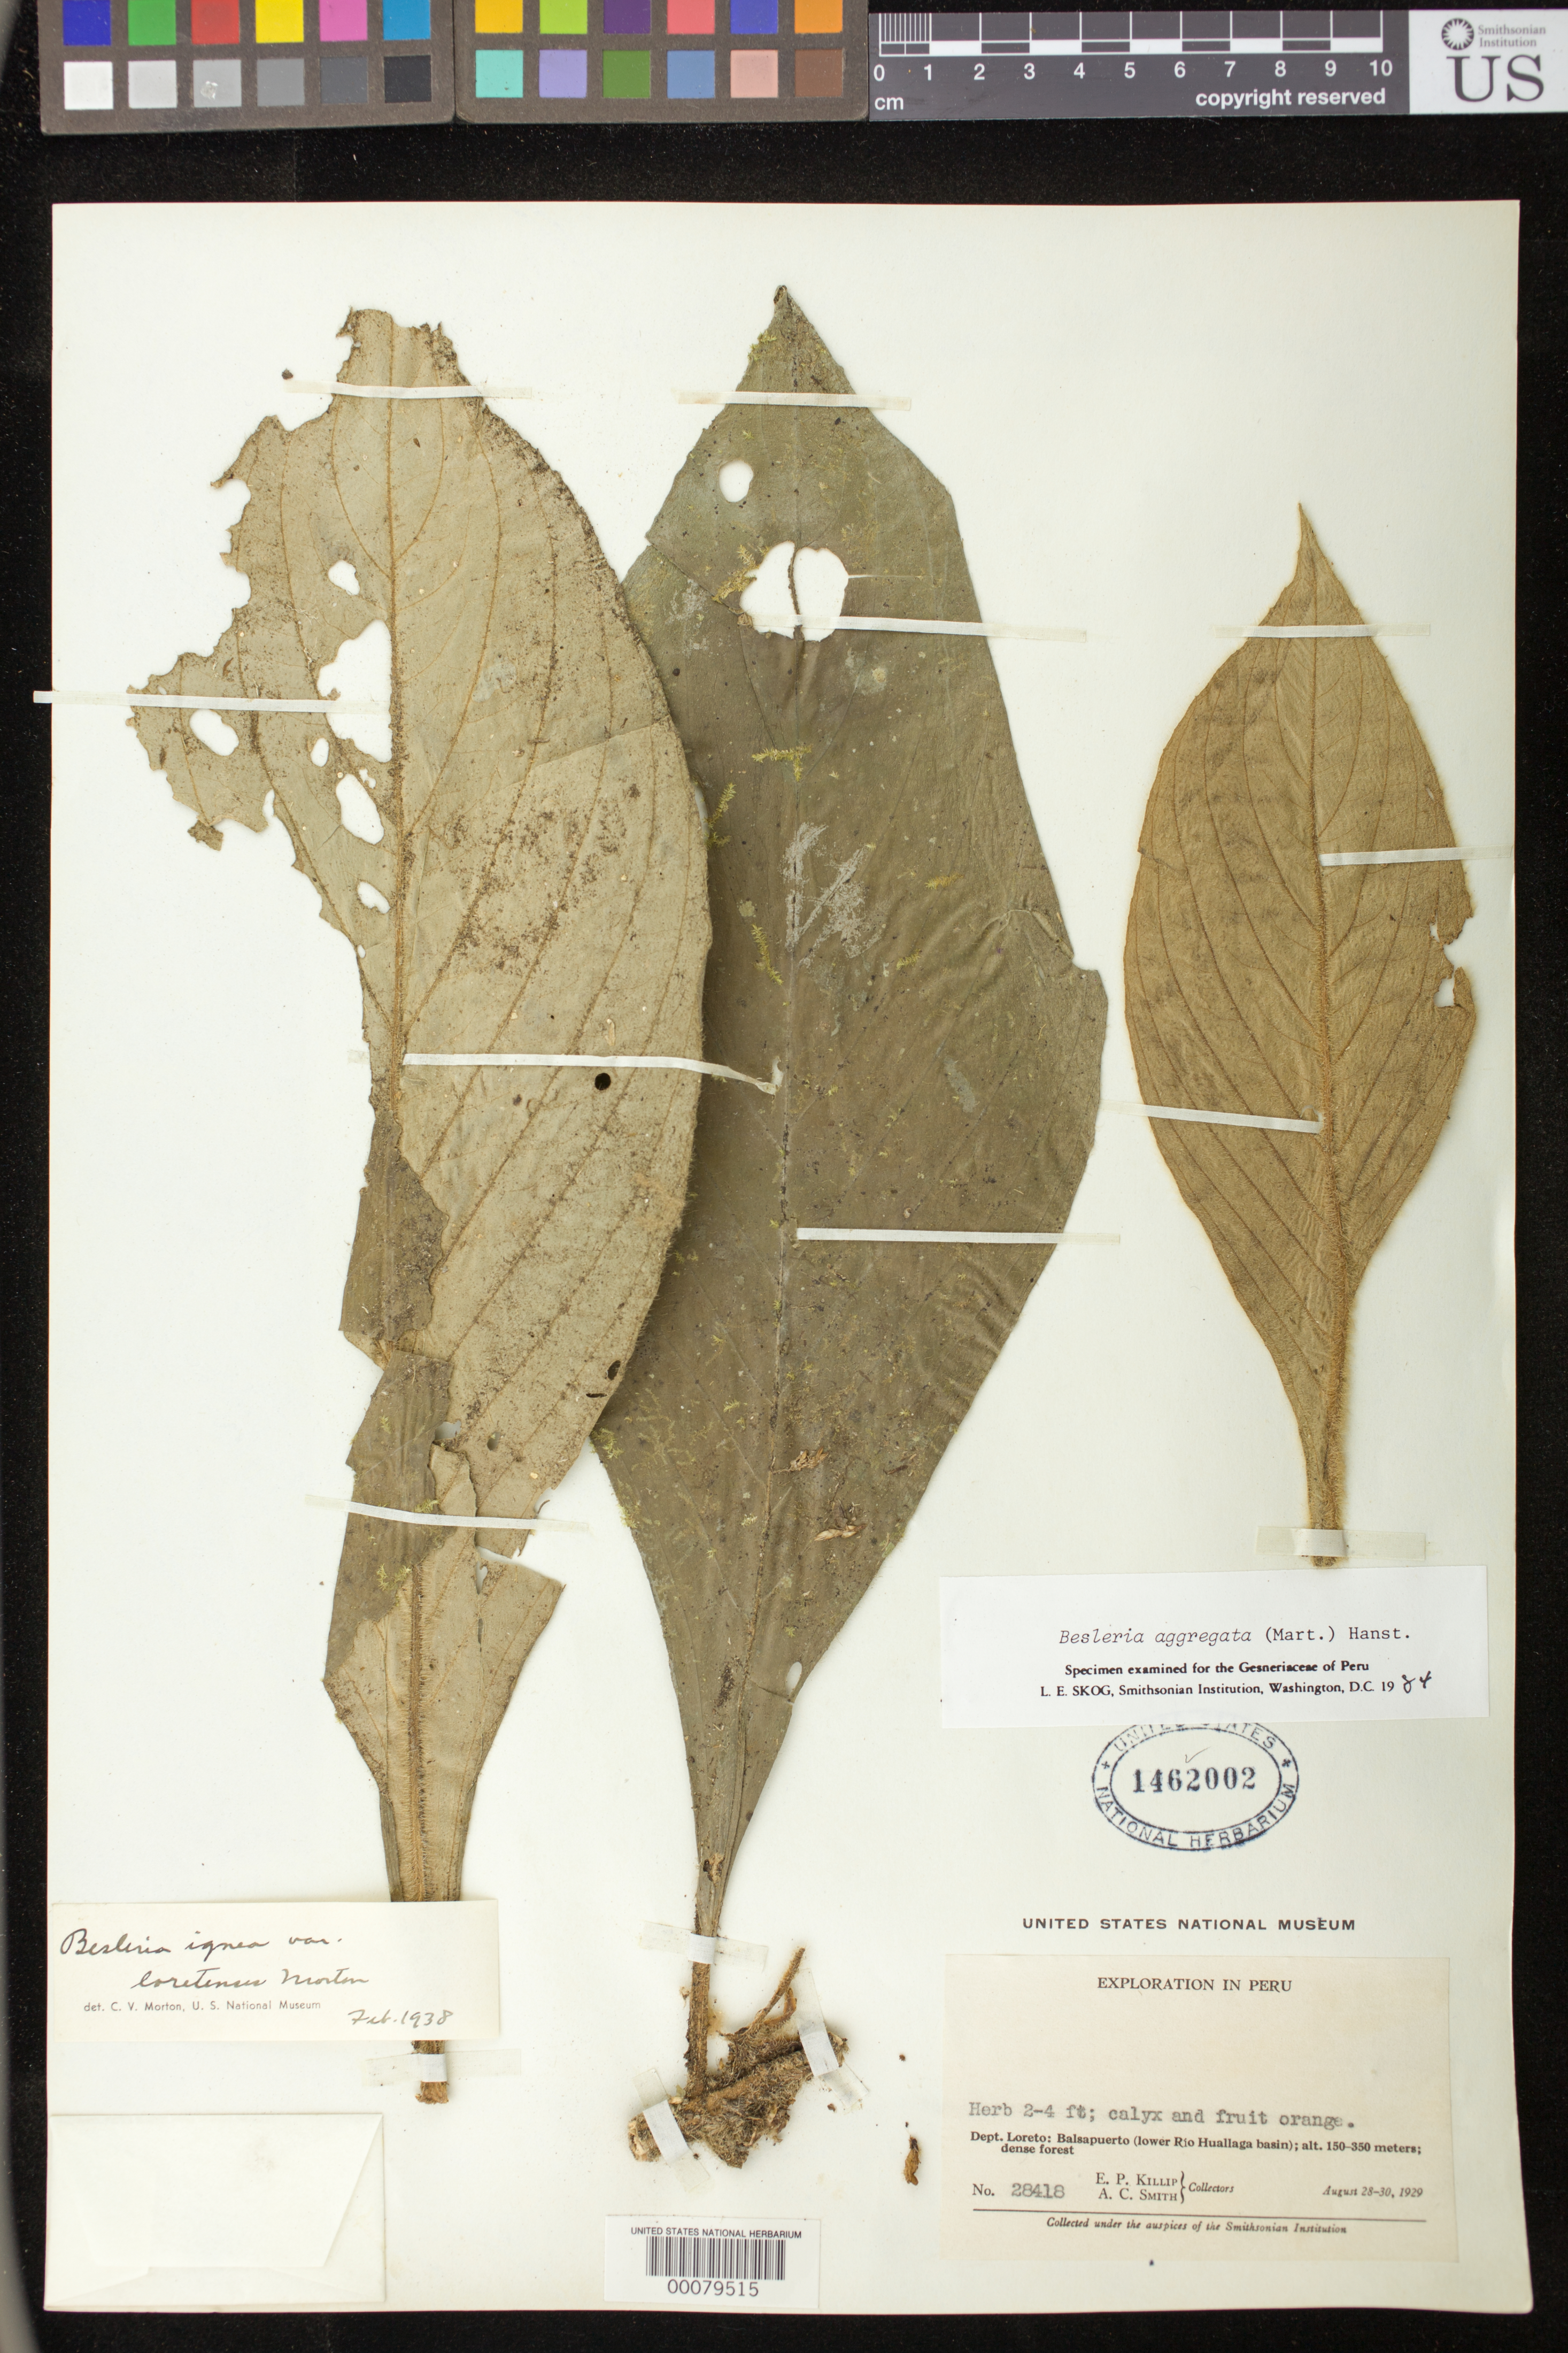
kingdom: Plantae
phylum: Tracheophyta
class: Magnoliopsida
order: Lamiales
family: Gesneriaceae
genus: Besleria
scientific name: Besleria aggregata var. aggregata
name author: (Mart.) Hanst.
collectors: E. P. Killip & A. C. Smith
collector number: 28418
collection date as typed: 28-30 Aug 1929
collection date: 1929-08-28/1929-08-30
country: Peru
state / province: Loreto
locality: Balsapuerto (lower Rio Huallaga basin)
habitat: Dense forest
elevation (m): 150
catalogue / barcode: US 1462002